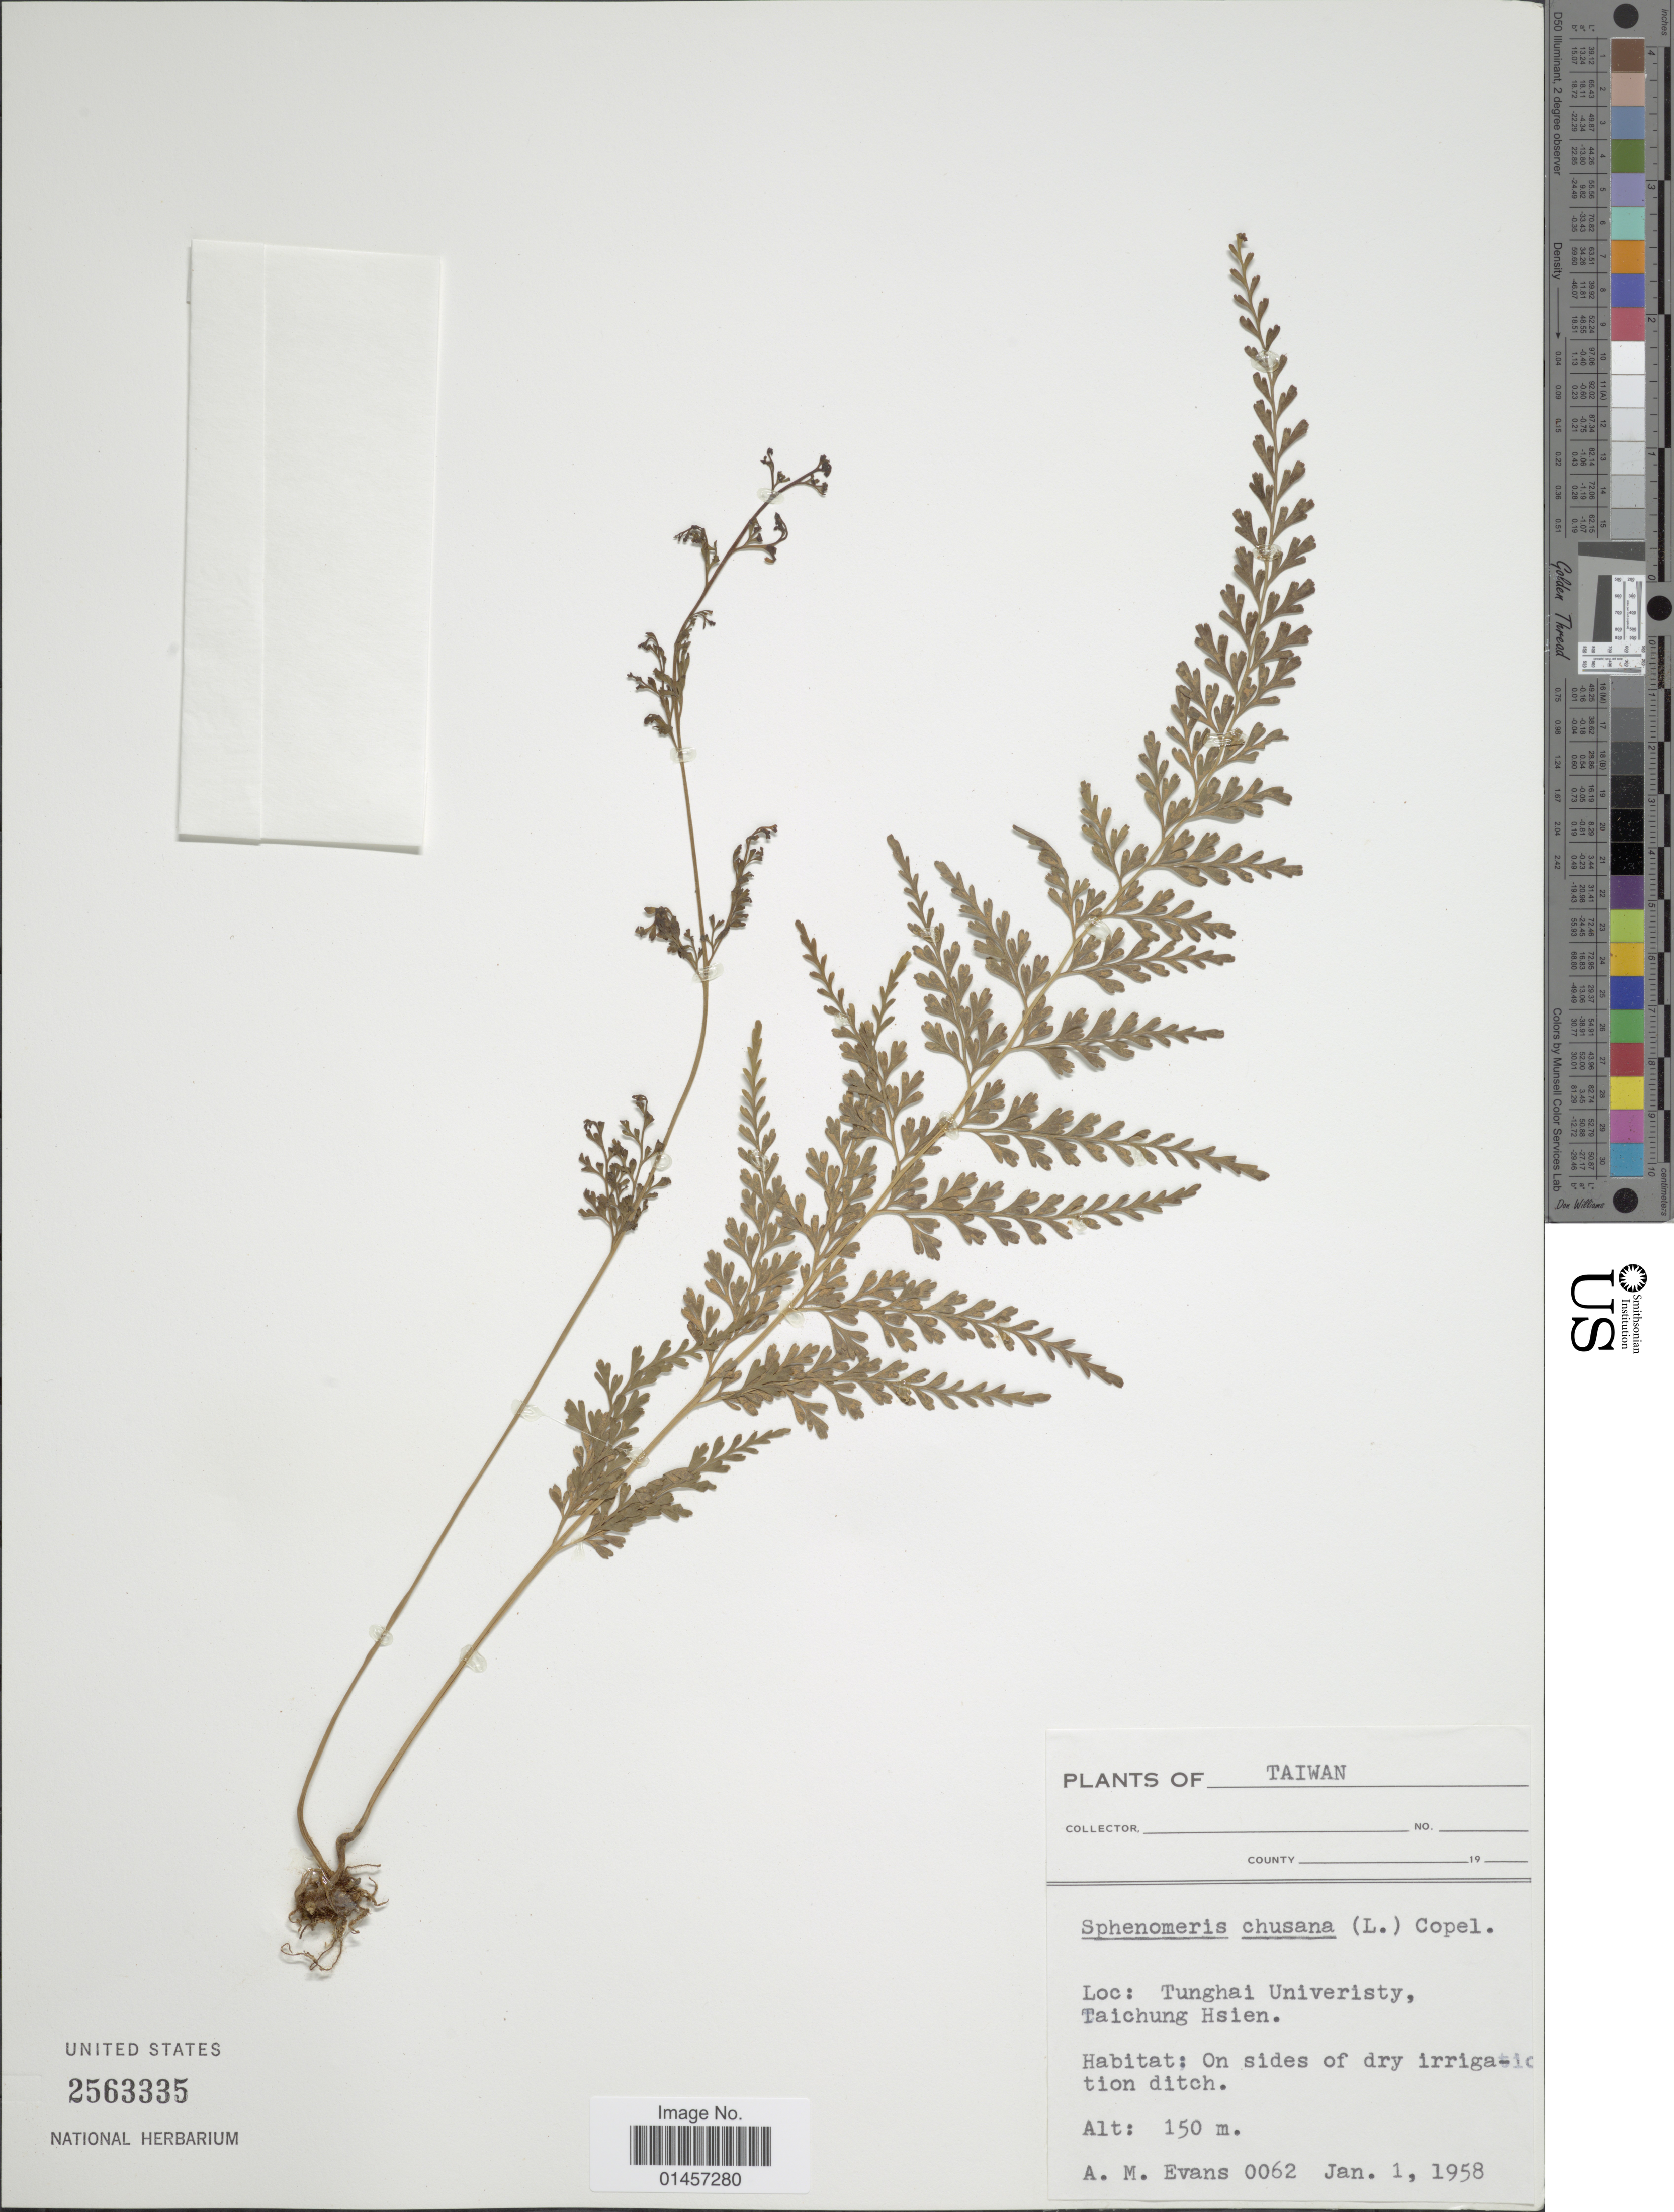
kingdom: Plantae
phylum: Tracheophyta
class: Polypodiopsida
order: Polypodiales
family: Lindsaeaceae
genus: Sphenomeris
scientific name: Sphenomeris chinensis var. chinensis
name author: (L.) Maxon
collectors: A. M. Evans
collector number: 62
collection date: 1958-01-01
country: Taiwan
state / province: Taichung City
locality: Tunghai University, Taichung Hsien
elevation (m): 150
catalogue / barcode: US 2563335